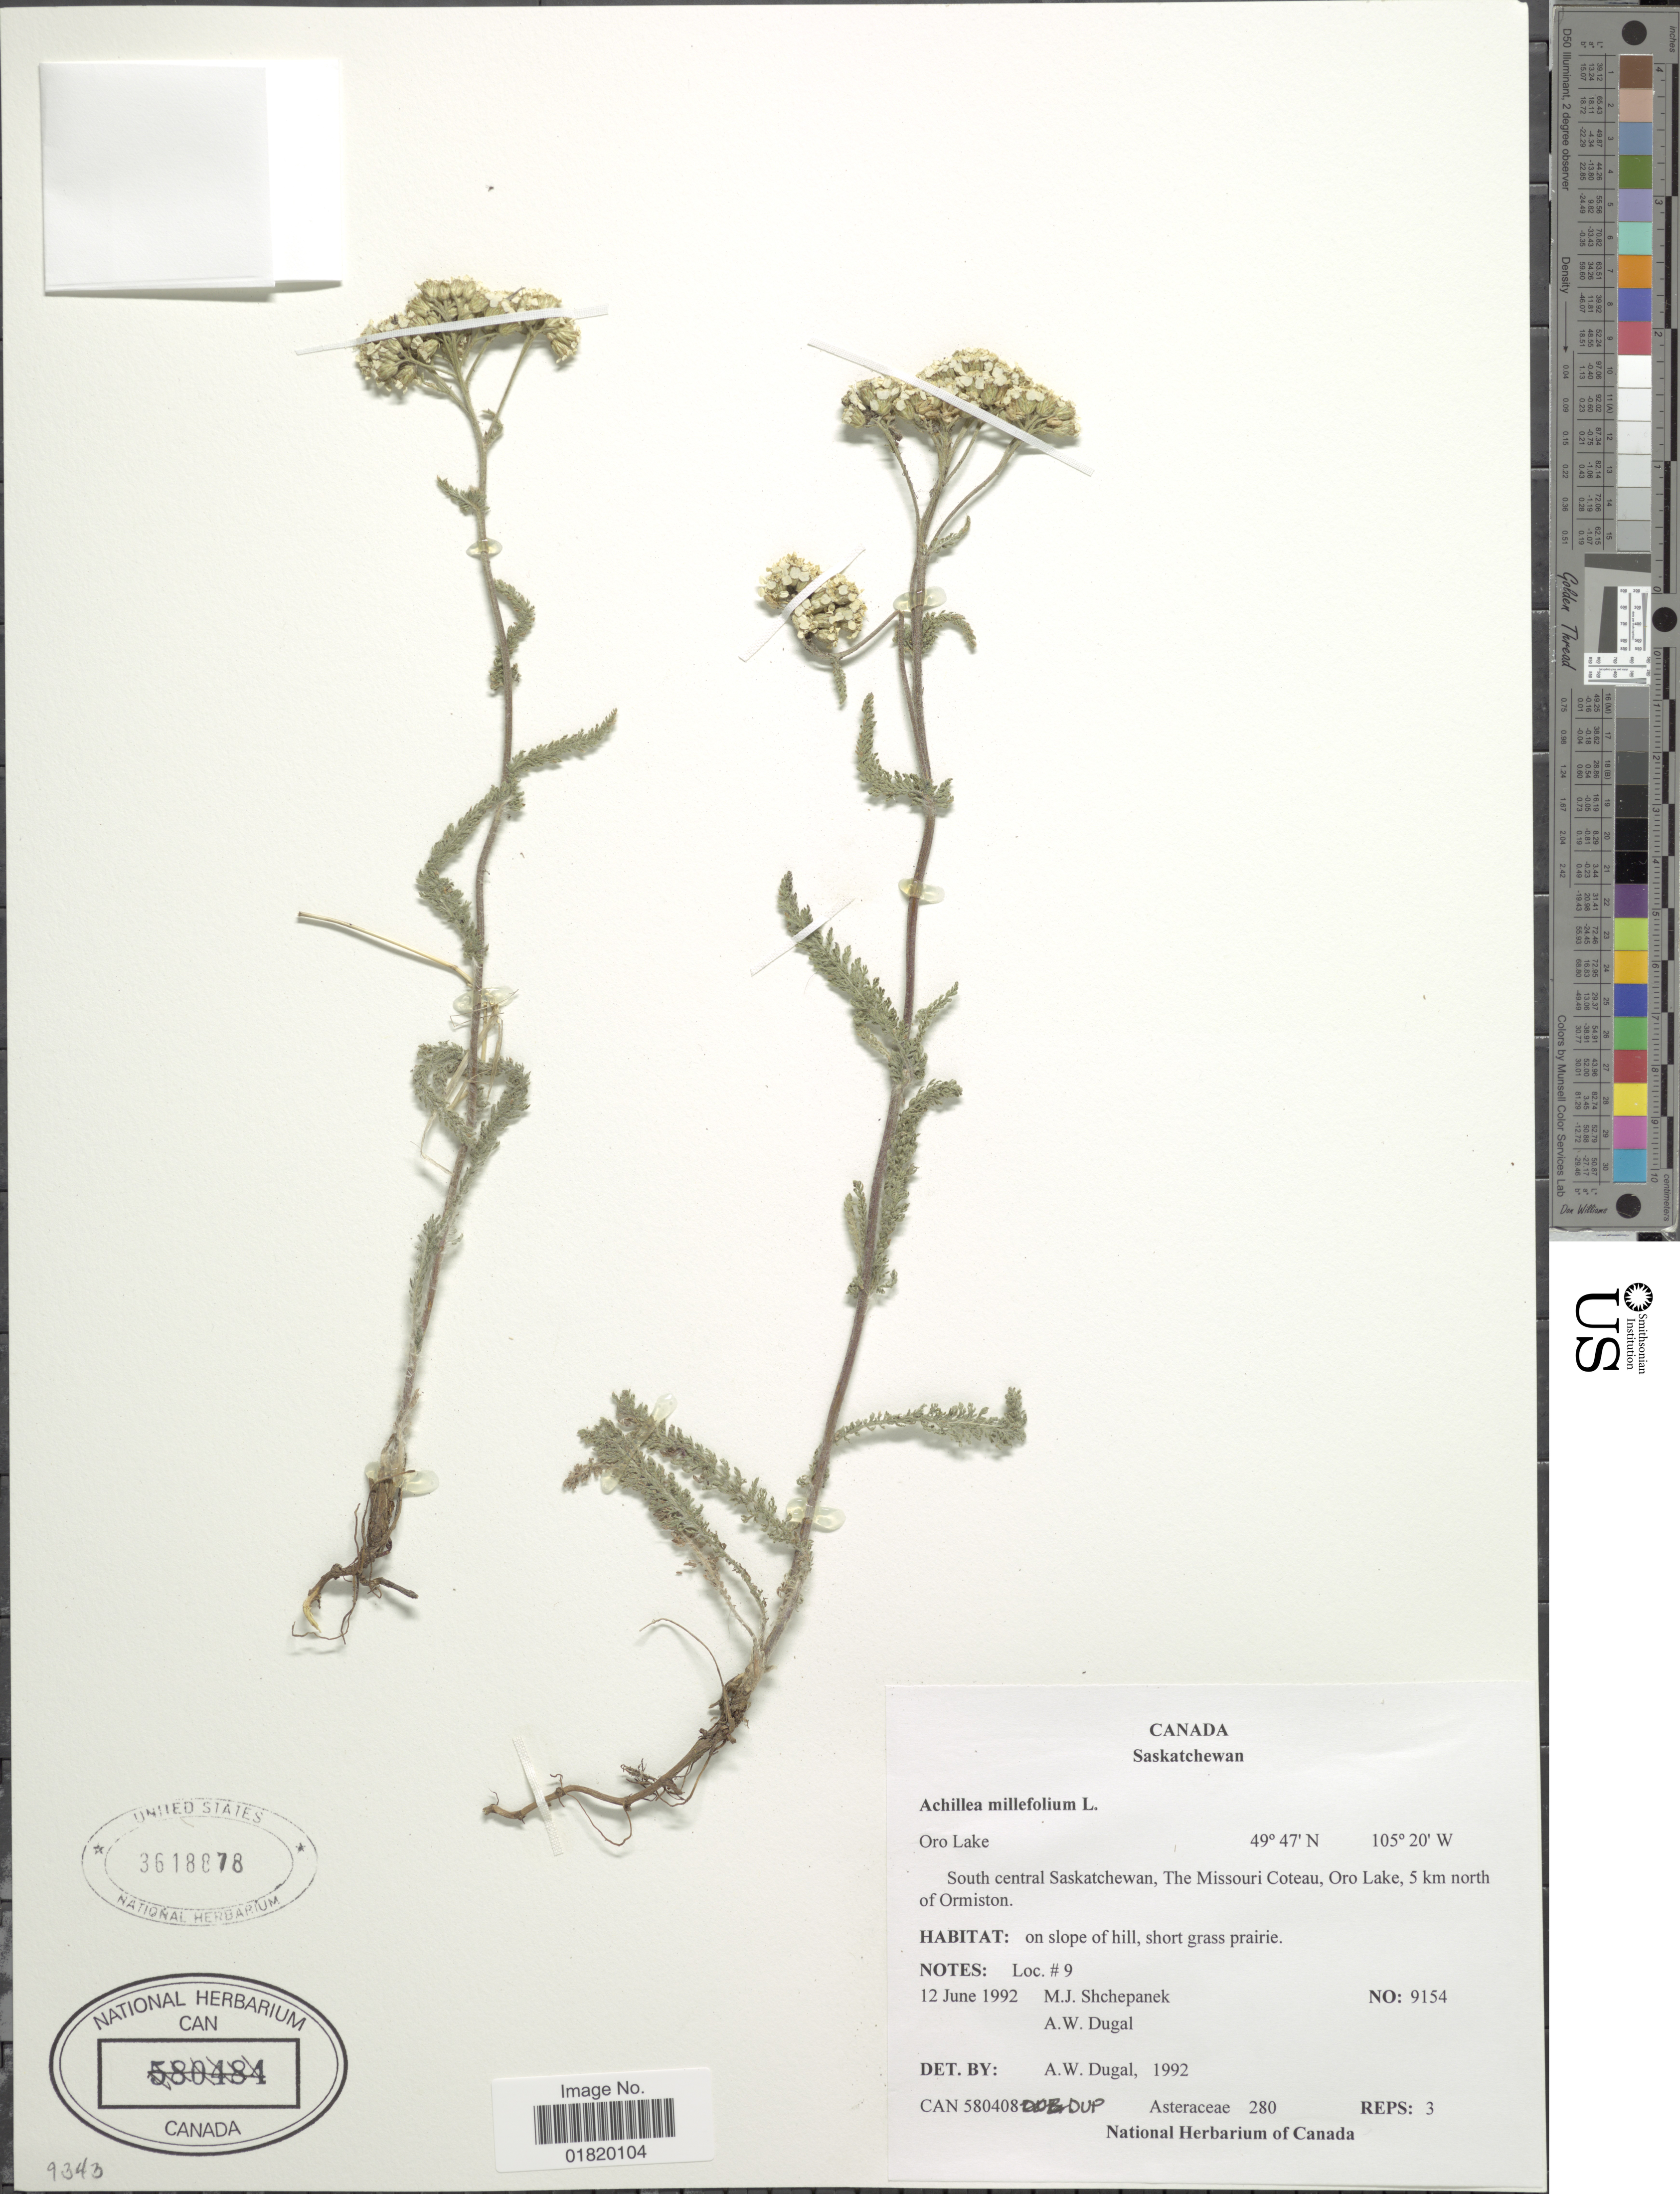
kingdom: Plantae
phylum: Tracheophyta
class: Magnoliopsida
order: Asterales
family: Asteraceae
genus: Achillea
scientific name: Achillea millefolium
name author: L.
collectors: M. Shchepanek & A. Dugal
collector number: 9154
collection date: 1992-06-12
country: Canada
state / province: Saskatchewan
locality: Oro Lake. South central Saskatchewan, The Missouri Coteau, Oro Lake, 5 km north of Ormiston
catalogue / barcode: US 3618878